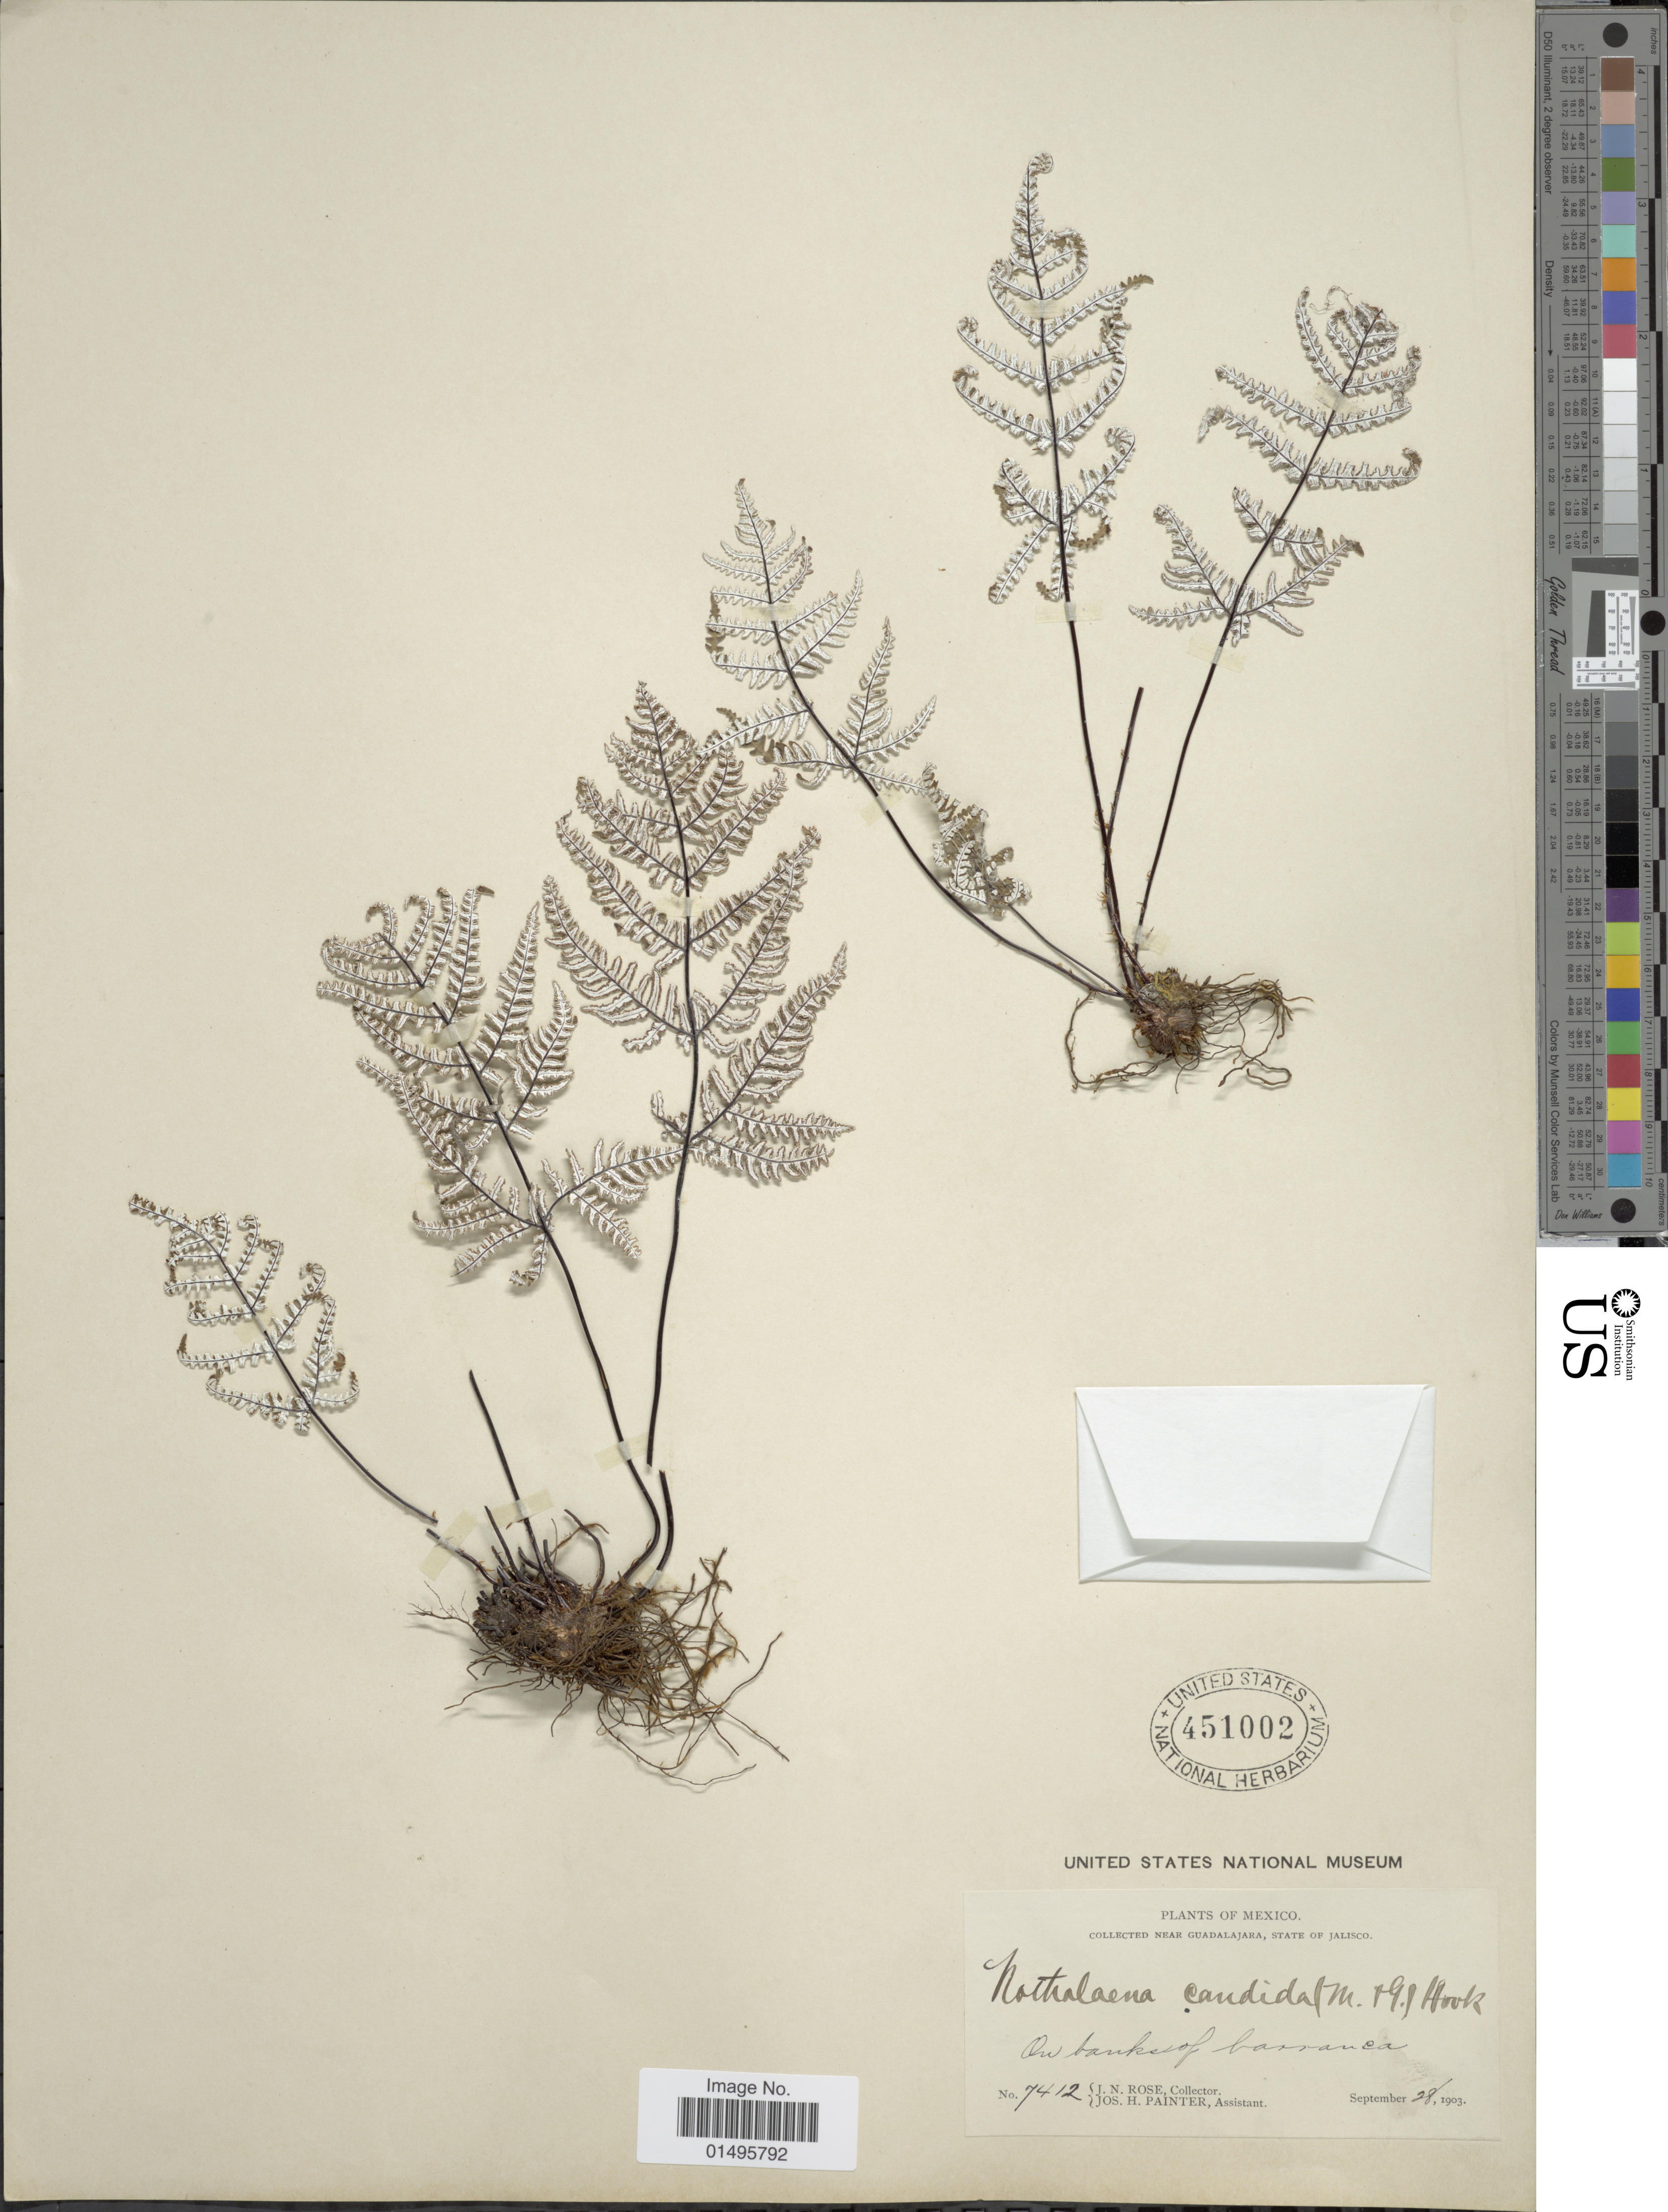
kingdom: Plantae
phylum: Tracheophyta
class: Polypodiopsida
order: Polypodiales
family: Pteridaceae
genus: Notholaena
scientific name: Notholaena candida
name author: (M. Martens) Hook.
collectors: J. N. Rose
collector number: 7412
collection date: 1903-09-28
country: Mexico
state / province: Jalisco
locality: Near Guadalajara, on banks of barranca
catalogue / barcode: US 451002